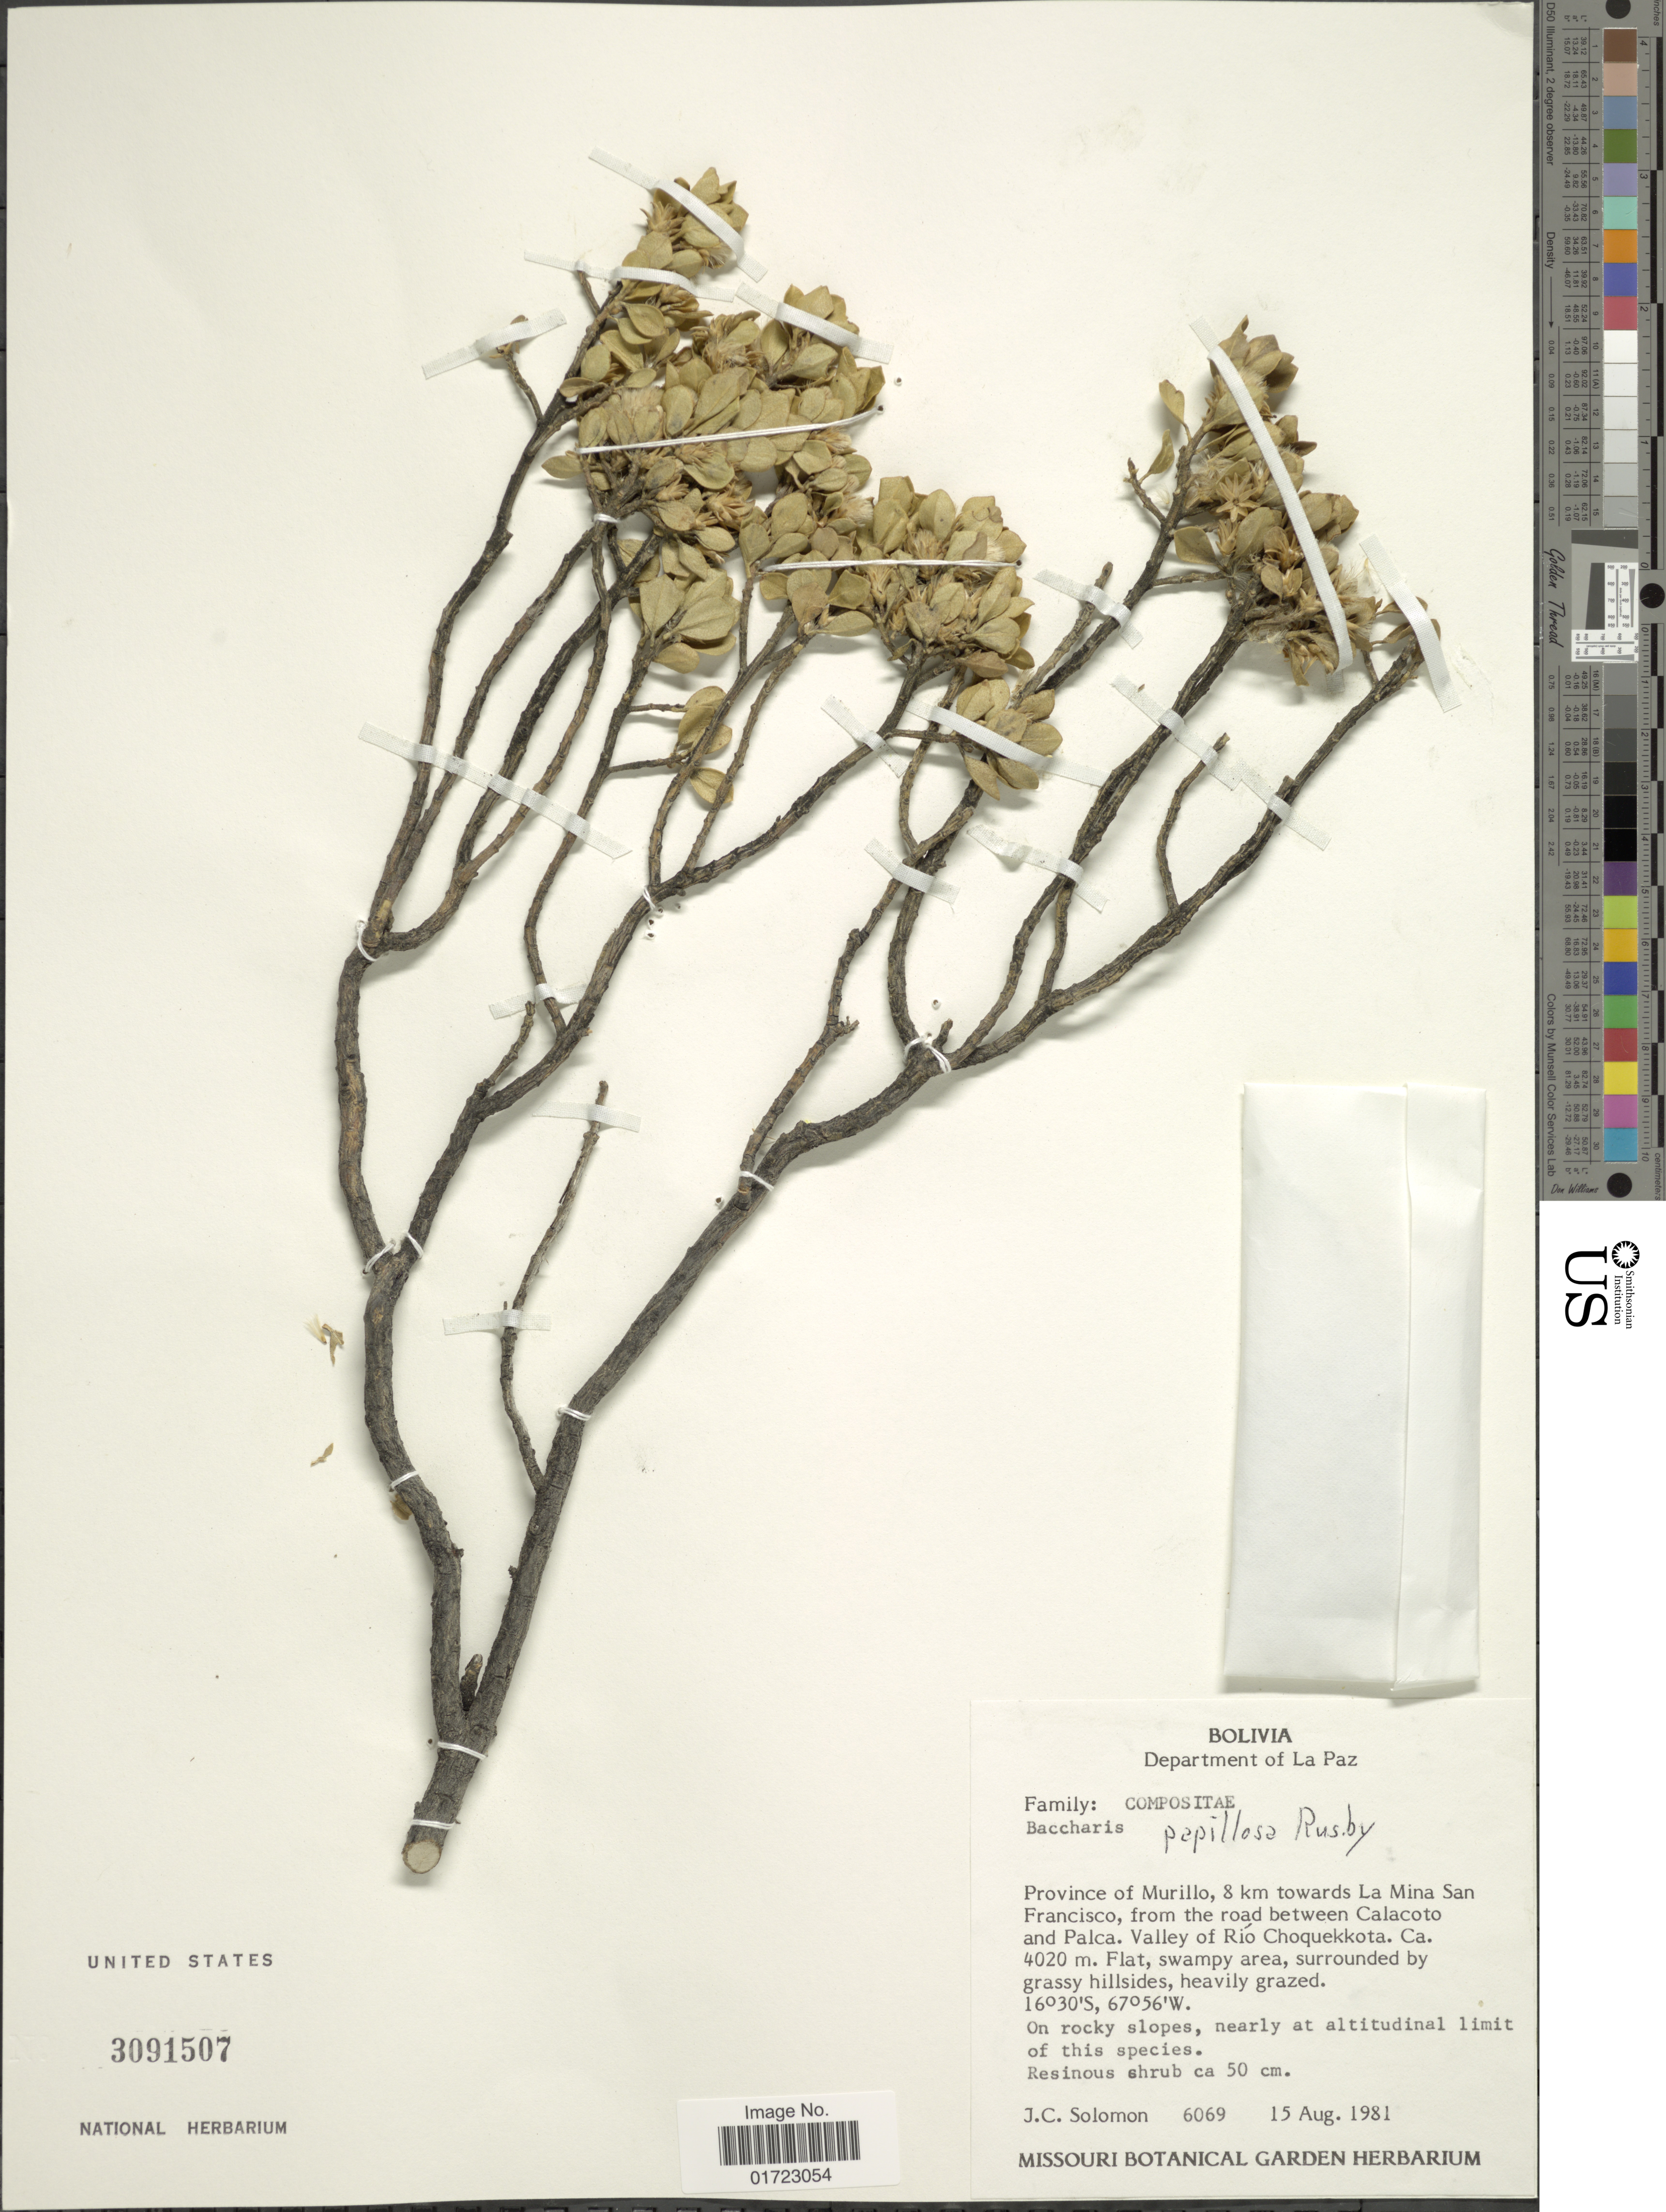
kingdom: Plantae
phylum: Tracheophyta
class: Magnoliopsida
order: Asterales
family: Asteraceae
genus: Baccharis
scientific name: Baccharis papillosa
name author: Rusby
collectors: J. C. Solomon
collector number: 6069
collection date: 1981-08-15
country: Bolivia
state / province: La Paz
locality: Province of Murillo, 8 km towards la Mina san Francisco, from the road between Calacoto and Palca. valley of Rio Choquekkota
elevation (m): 4020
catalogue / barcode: US 3091507